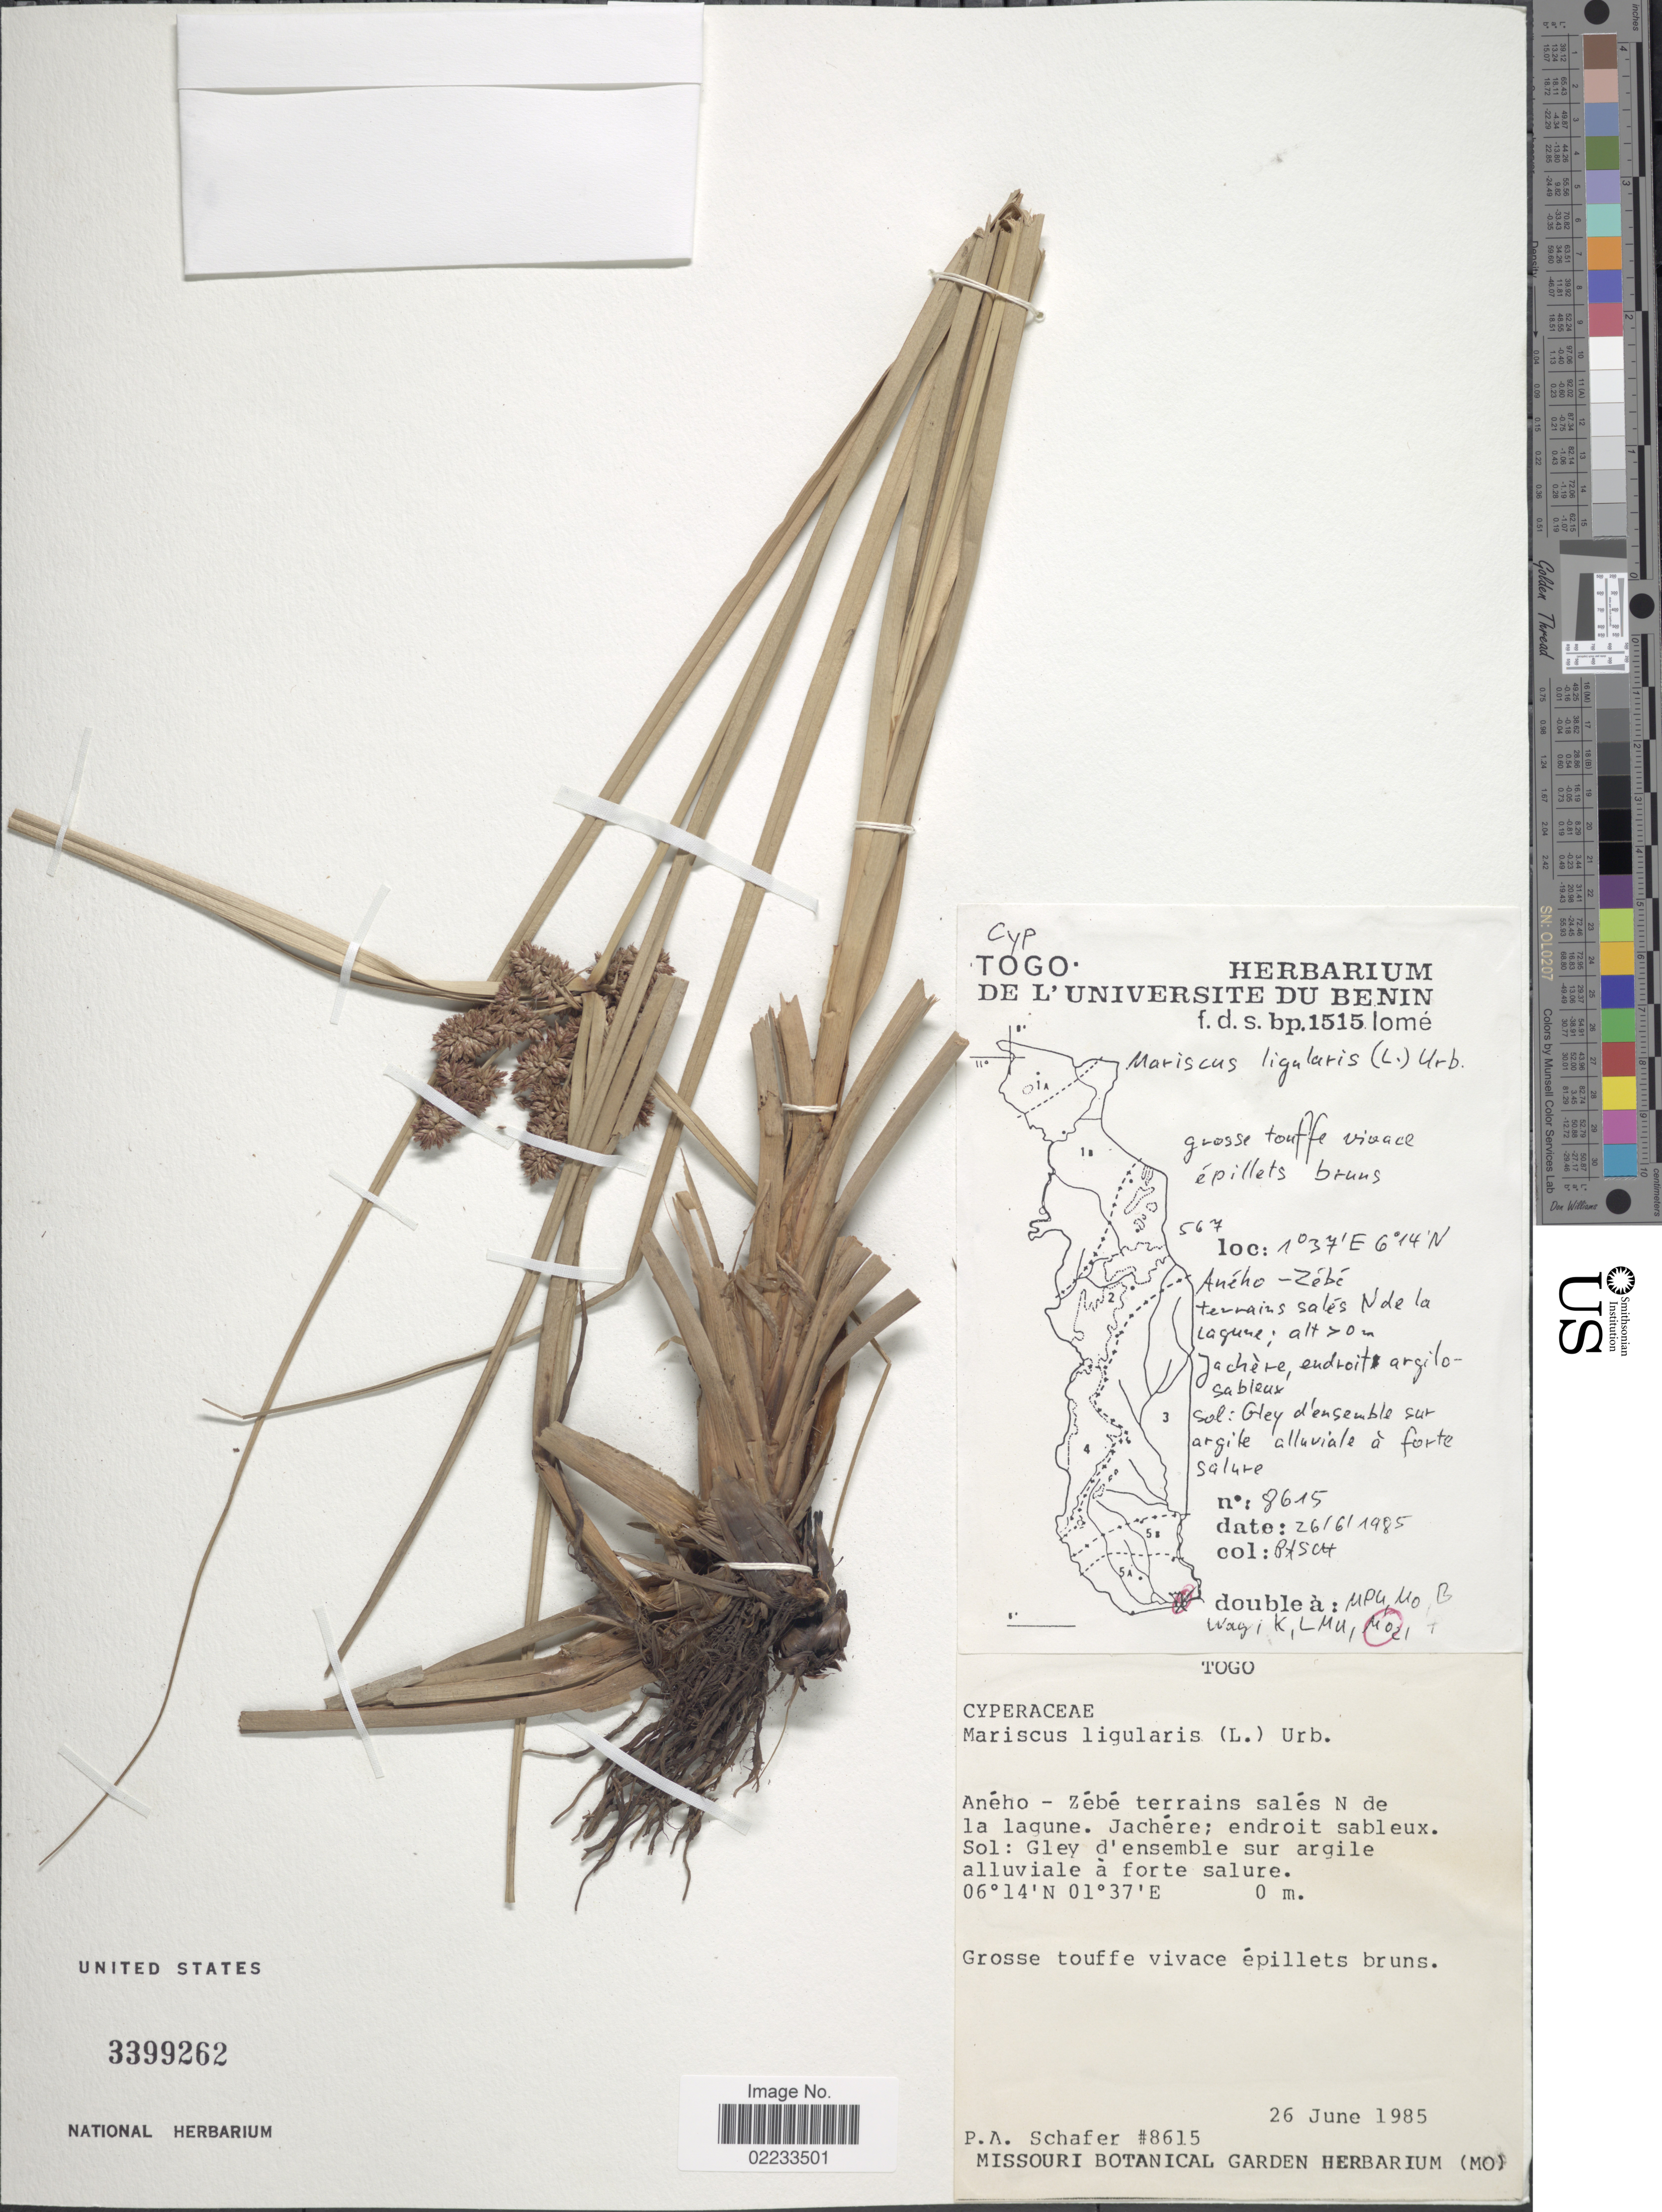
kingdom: Plantae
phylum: Tracheophyta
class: Liliopsida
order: Poales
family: Cyperaceae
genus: Cyperus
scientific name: Cyperus ligularis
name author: L.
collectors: P. Schafer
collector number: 8615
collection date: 1985-06-26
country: Togo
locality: Aneho-Zebe terrains sales N de la lagune, Jachere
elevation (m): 0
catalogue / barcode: US 3399262